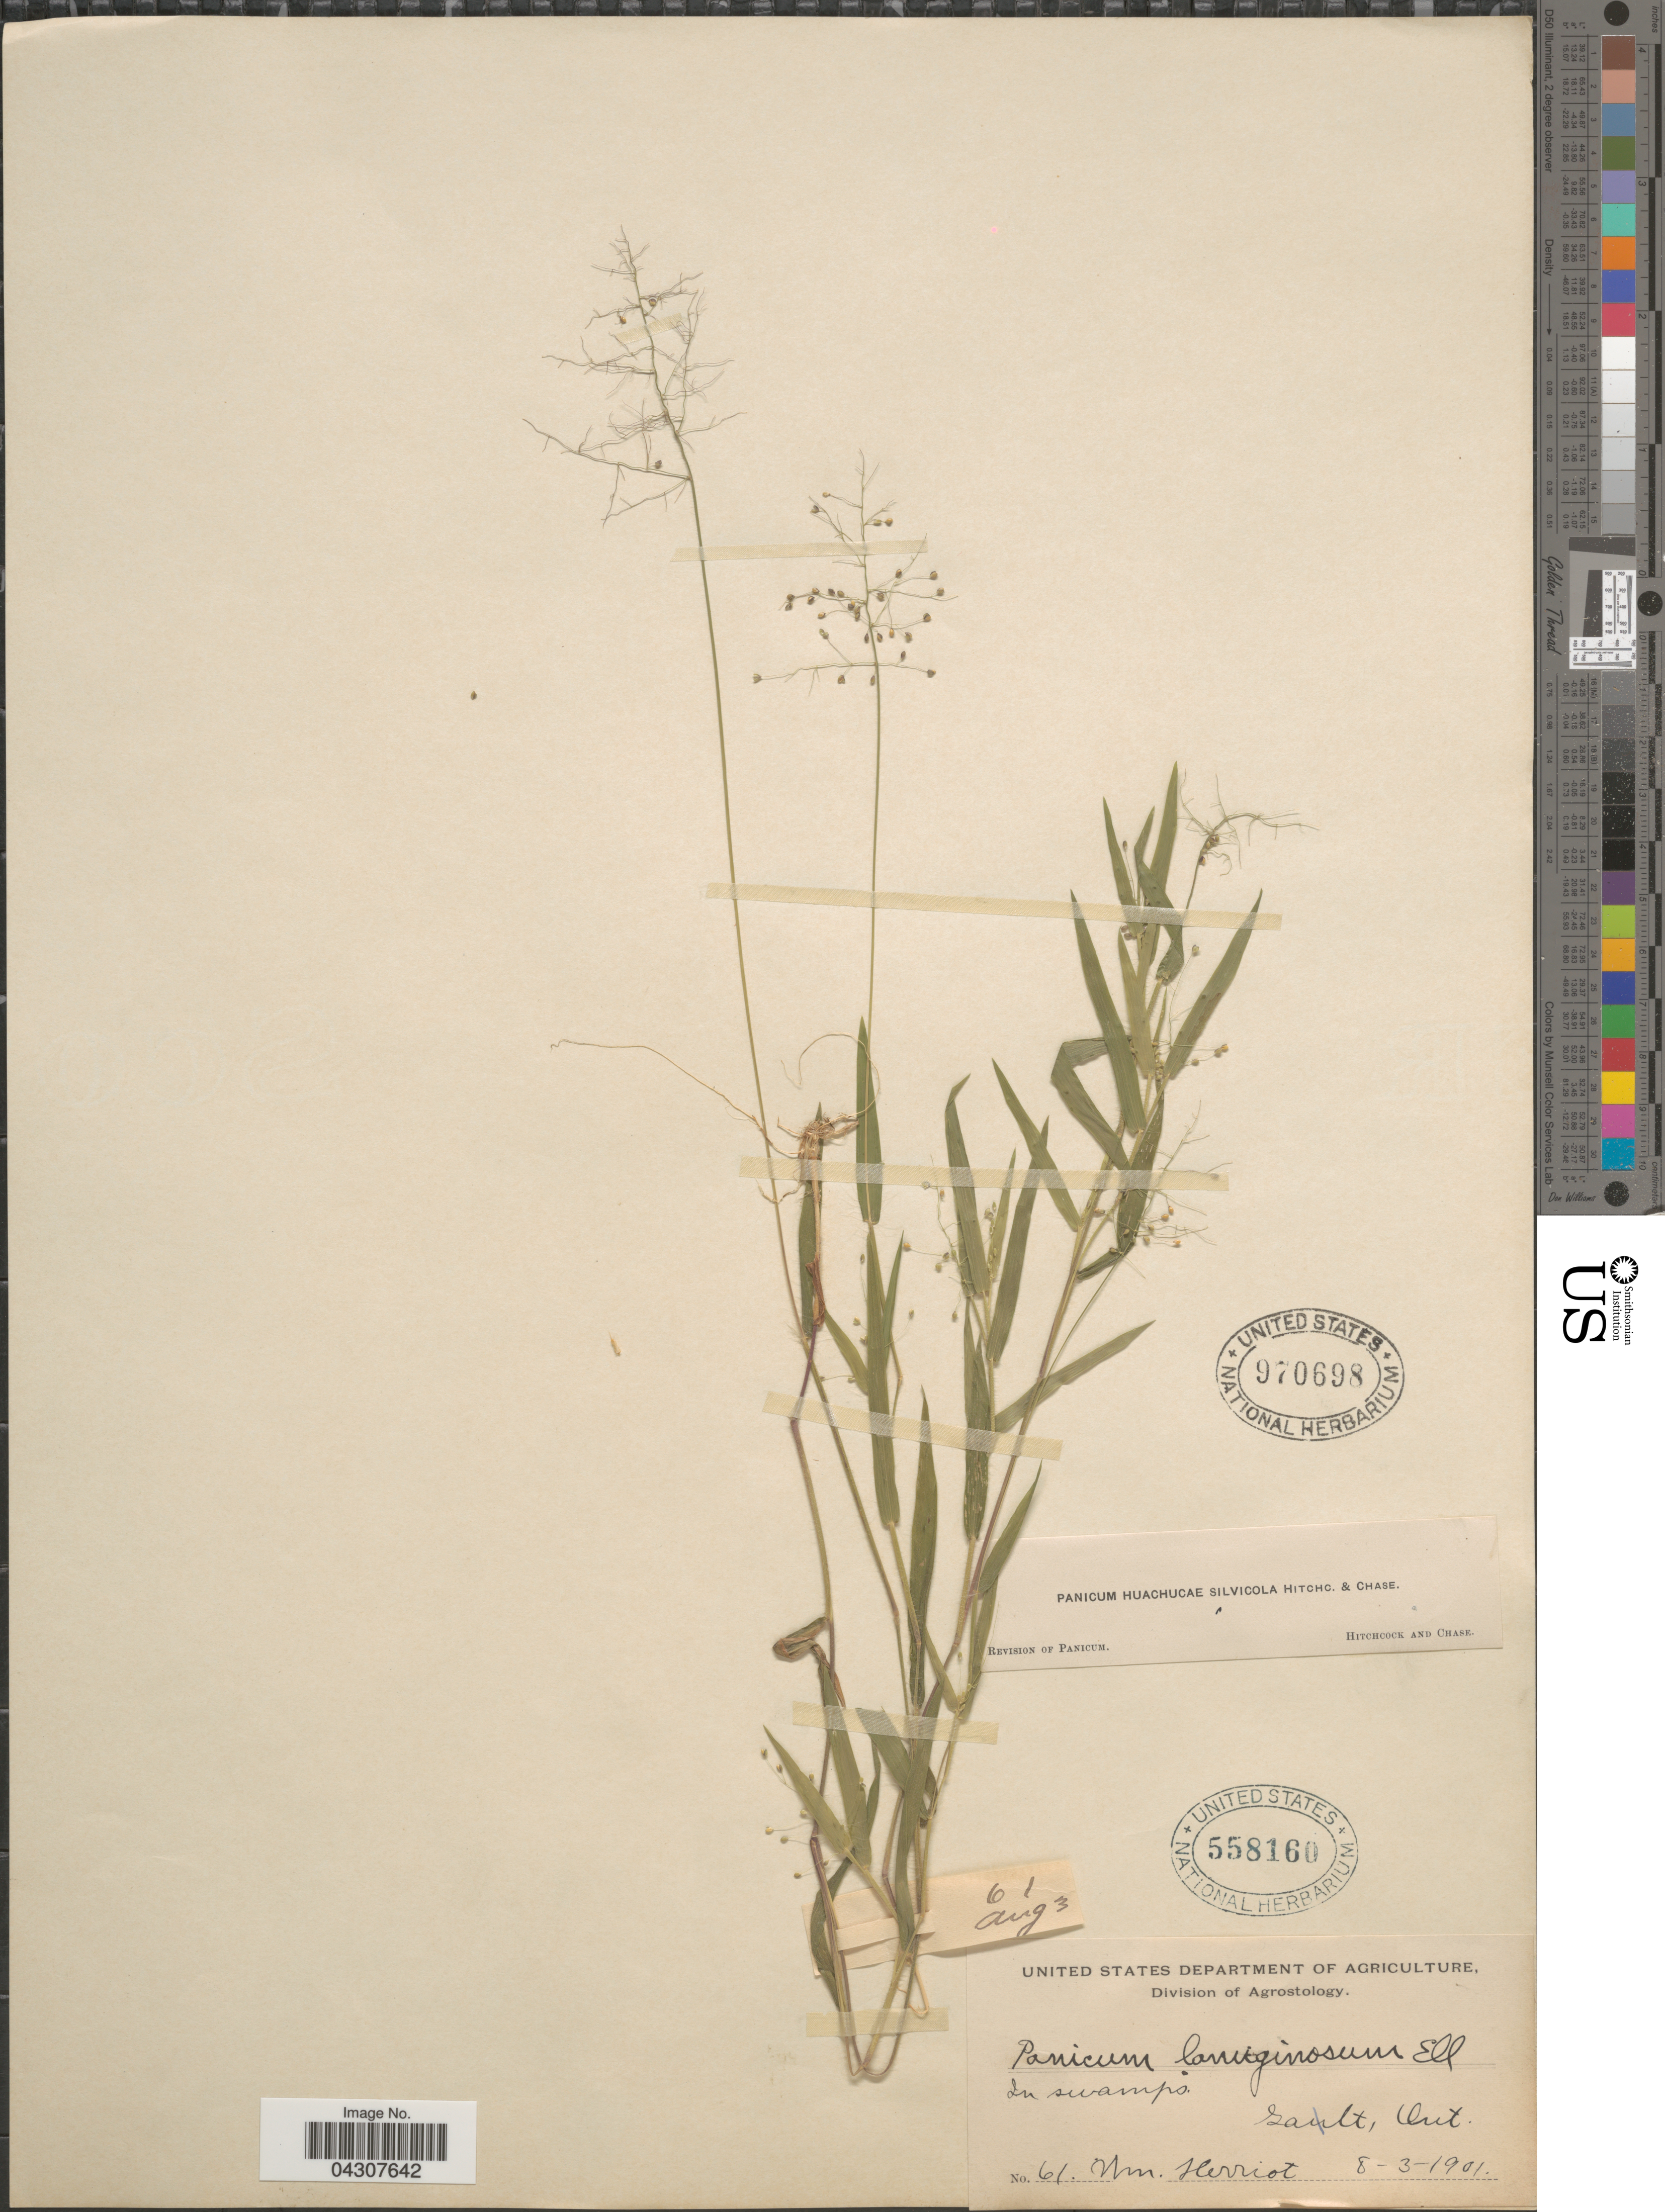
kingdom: Plantae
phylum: Tracheophyta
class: Liliopsida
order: Poales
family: Poaceae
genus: Dichanthelium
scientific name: Dichanthelium acuminatum var. acuminatum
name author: (Sw.) Gould & C.A. Clark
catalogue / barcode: US 970698-2